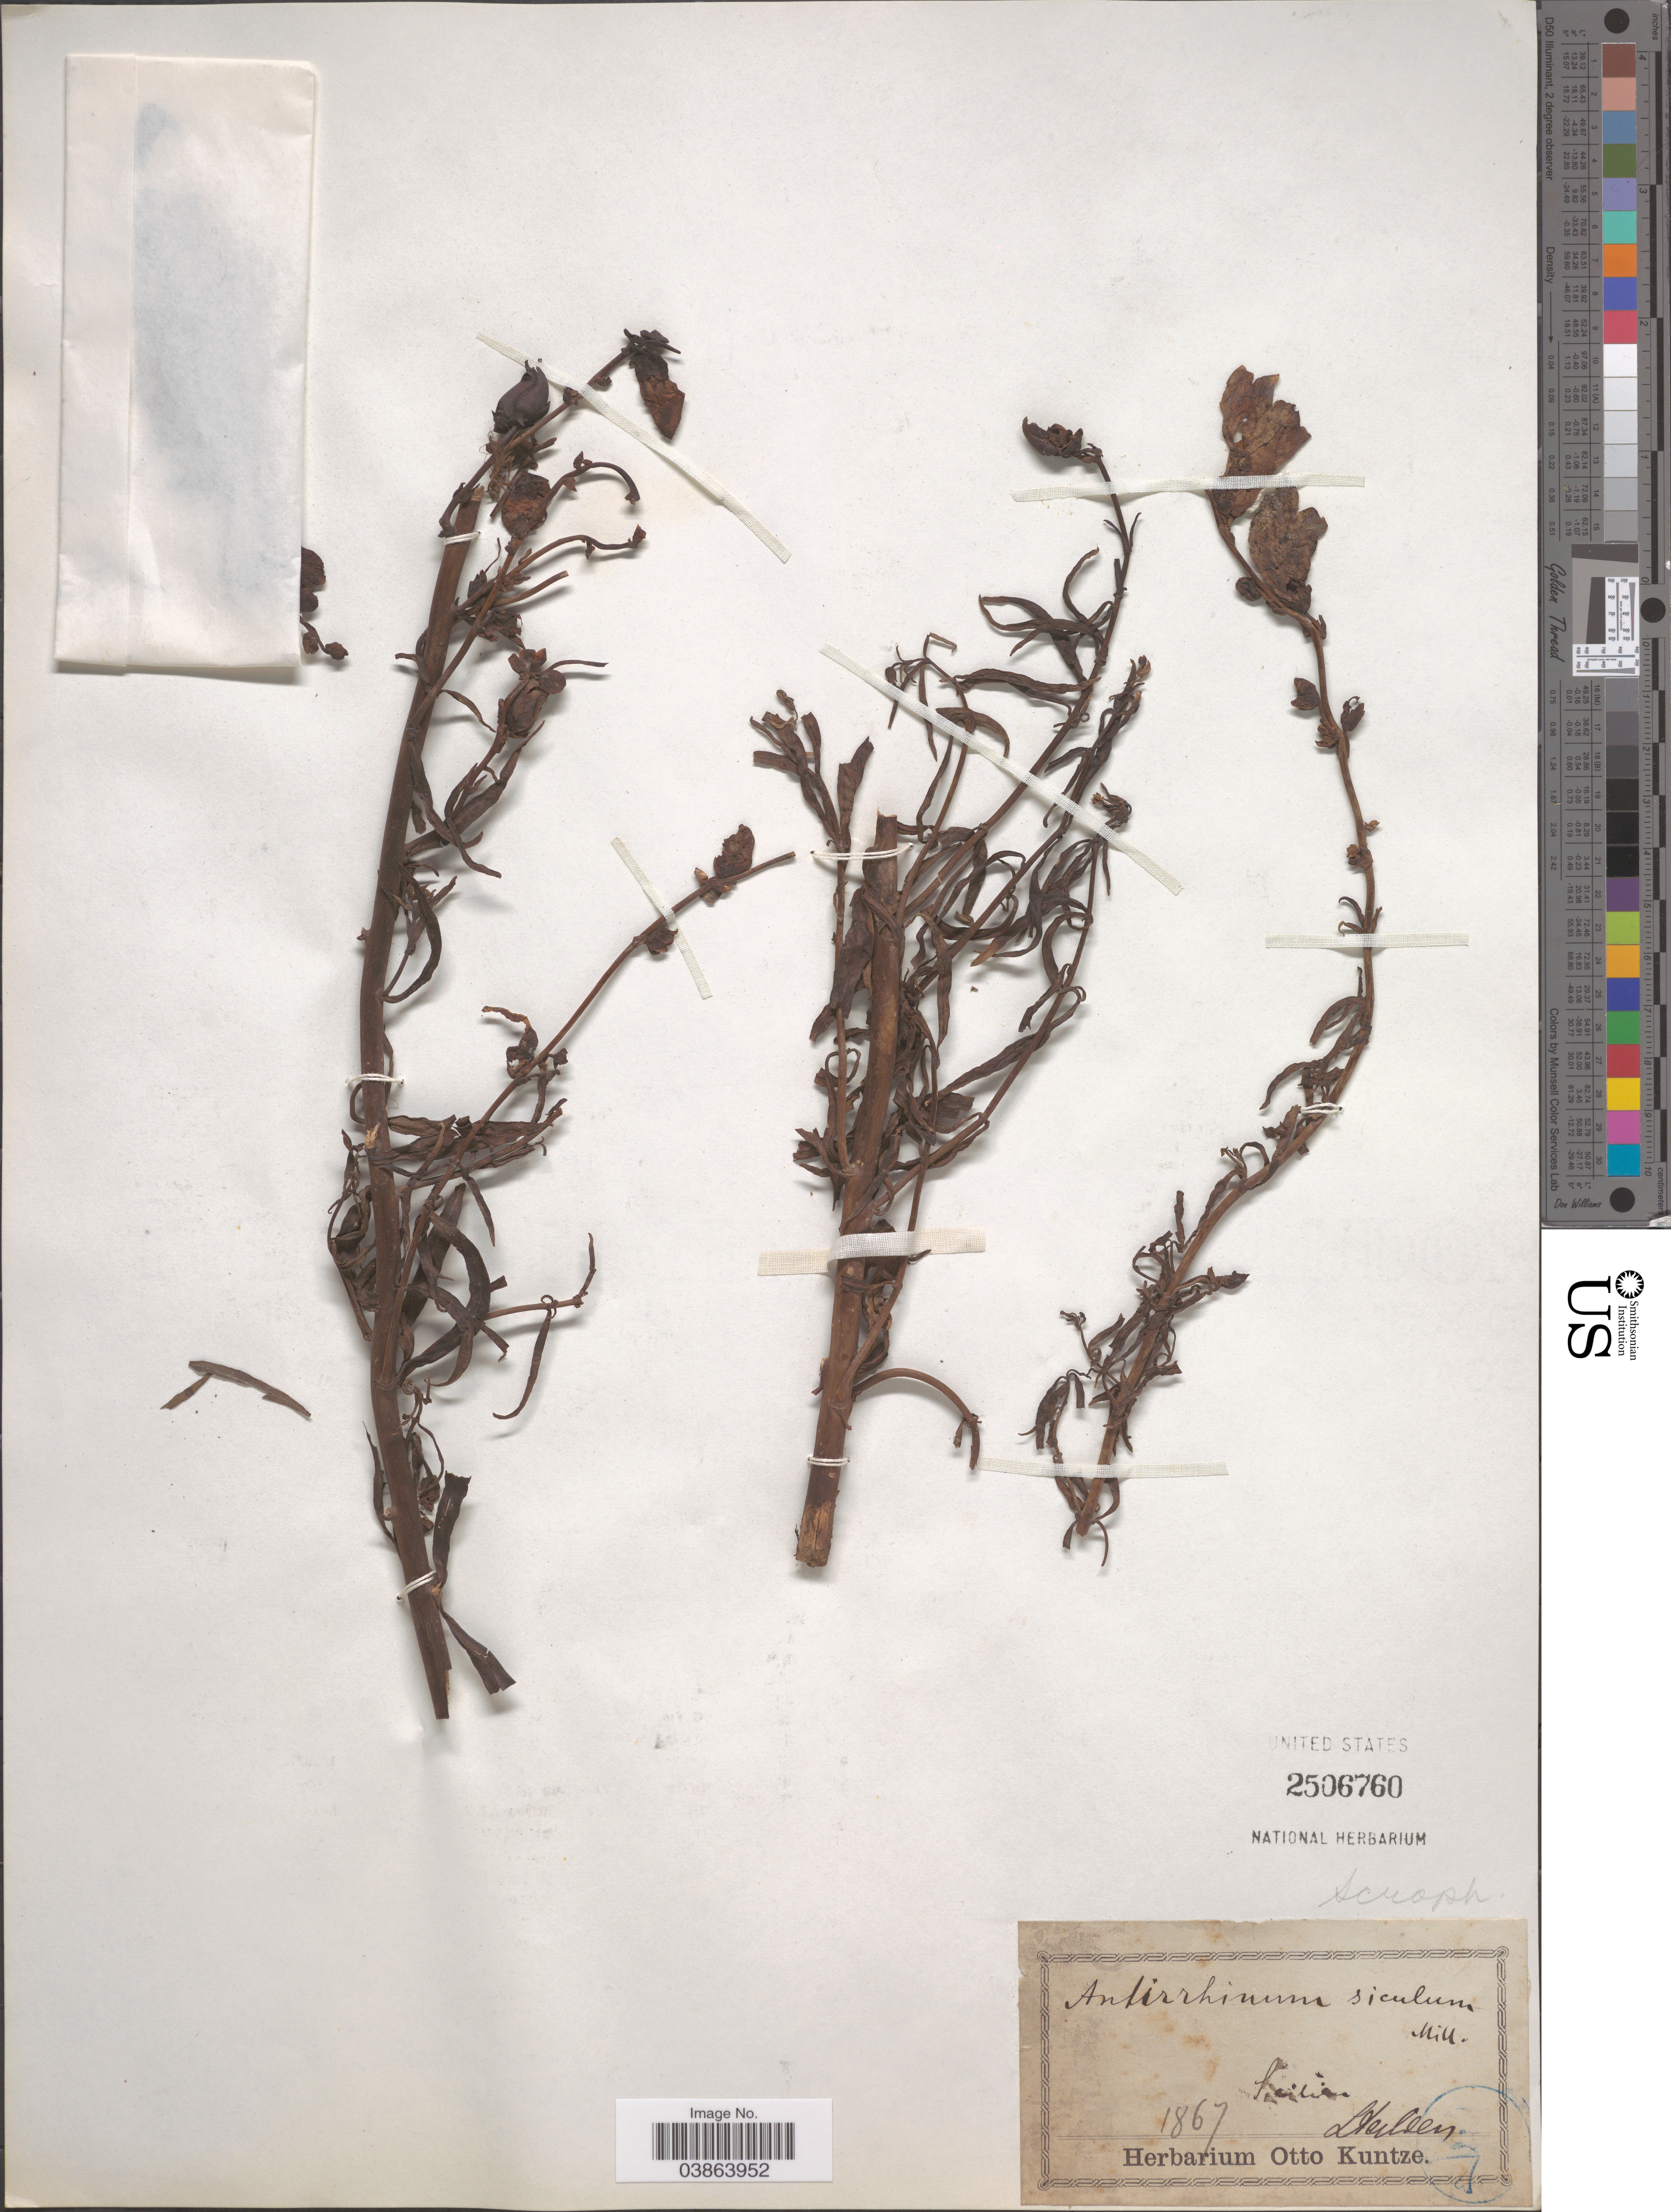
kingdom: Plantae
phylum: Tracheophyta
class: Magnoliopsida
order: Lamiales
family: Plantaginaceae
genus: Antirrhinum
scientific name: Antirrhinum siculum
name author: Mill.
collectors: ex herb. Otto Kuntze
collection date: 1867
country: Italy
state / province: Siciliana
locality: Sicilia.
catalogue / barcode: US 2506760